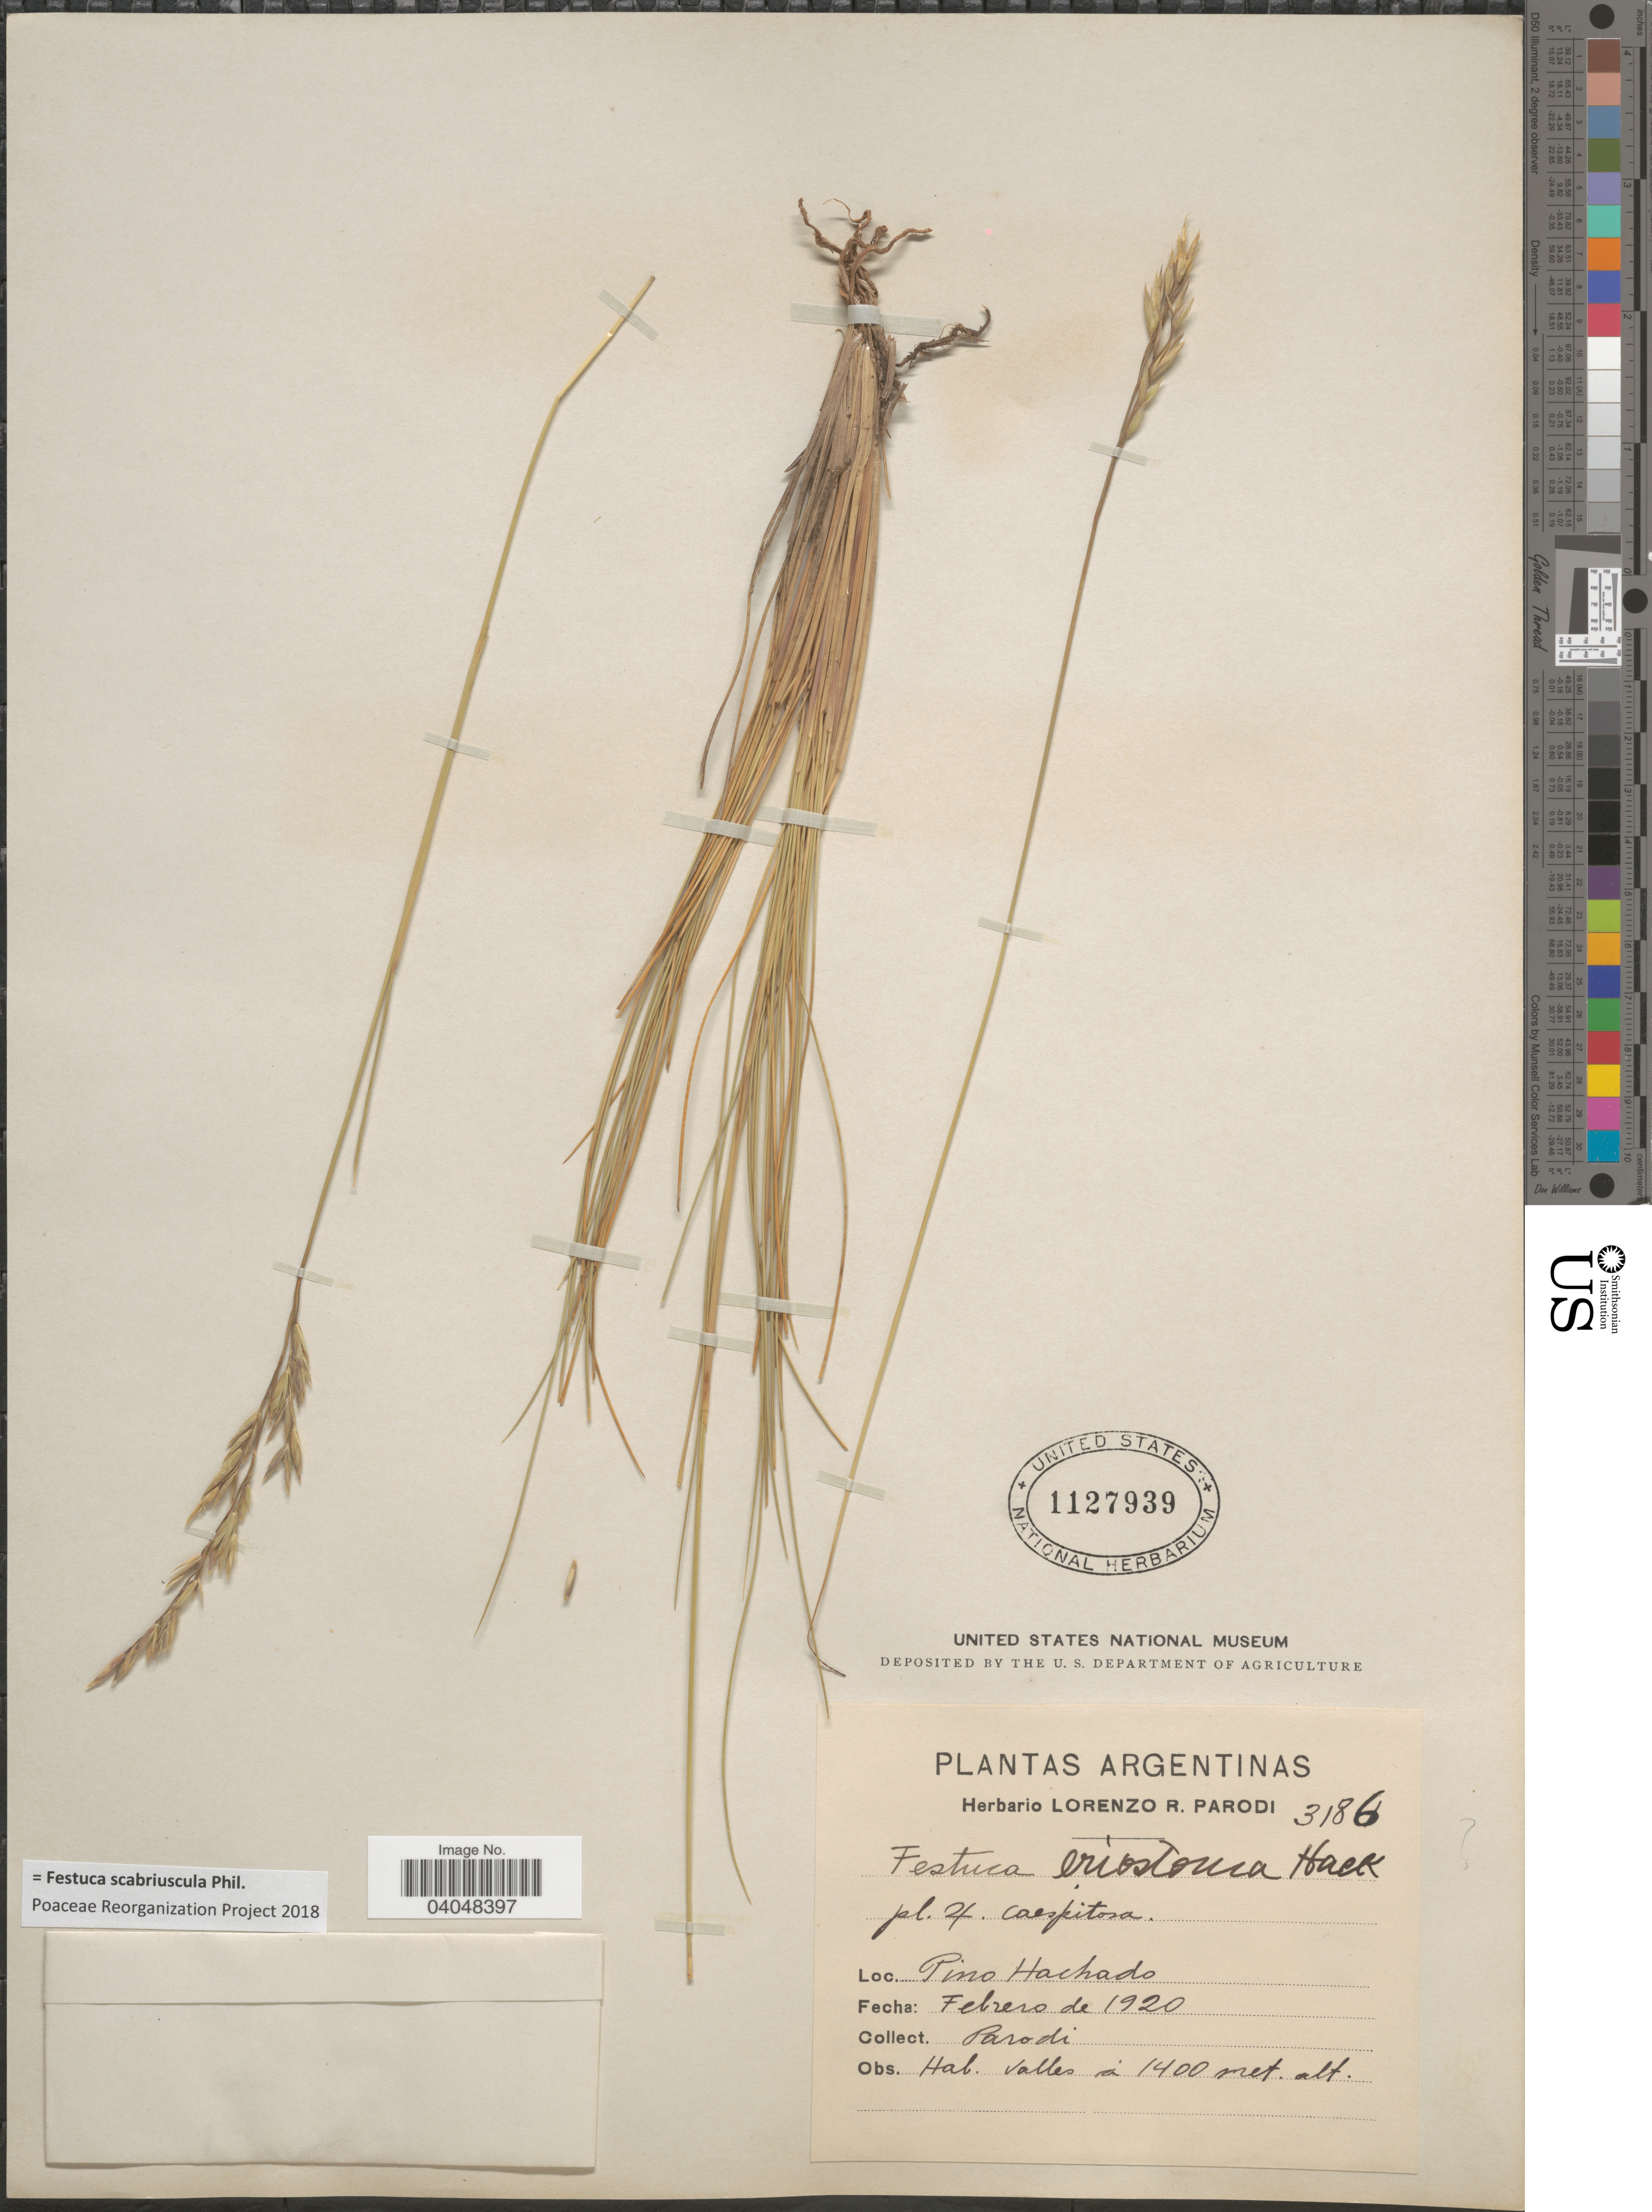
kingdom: Plantae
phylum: Tracheophyta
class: Liliopsida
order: Poales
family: Poaceae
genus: Festuca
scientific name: Festuca scabriuscula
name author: Phil.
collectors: L. R. Parodi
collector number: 3186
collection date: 1920-02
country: Argentina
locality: Pino Hachado.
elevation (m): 1400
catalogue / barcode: US 1127939